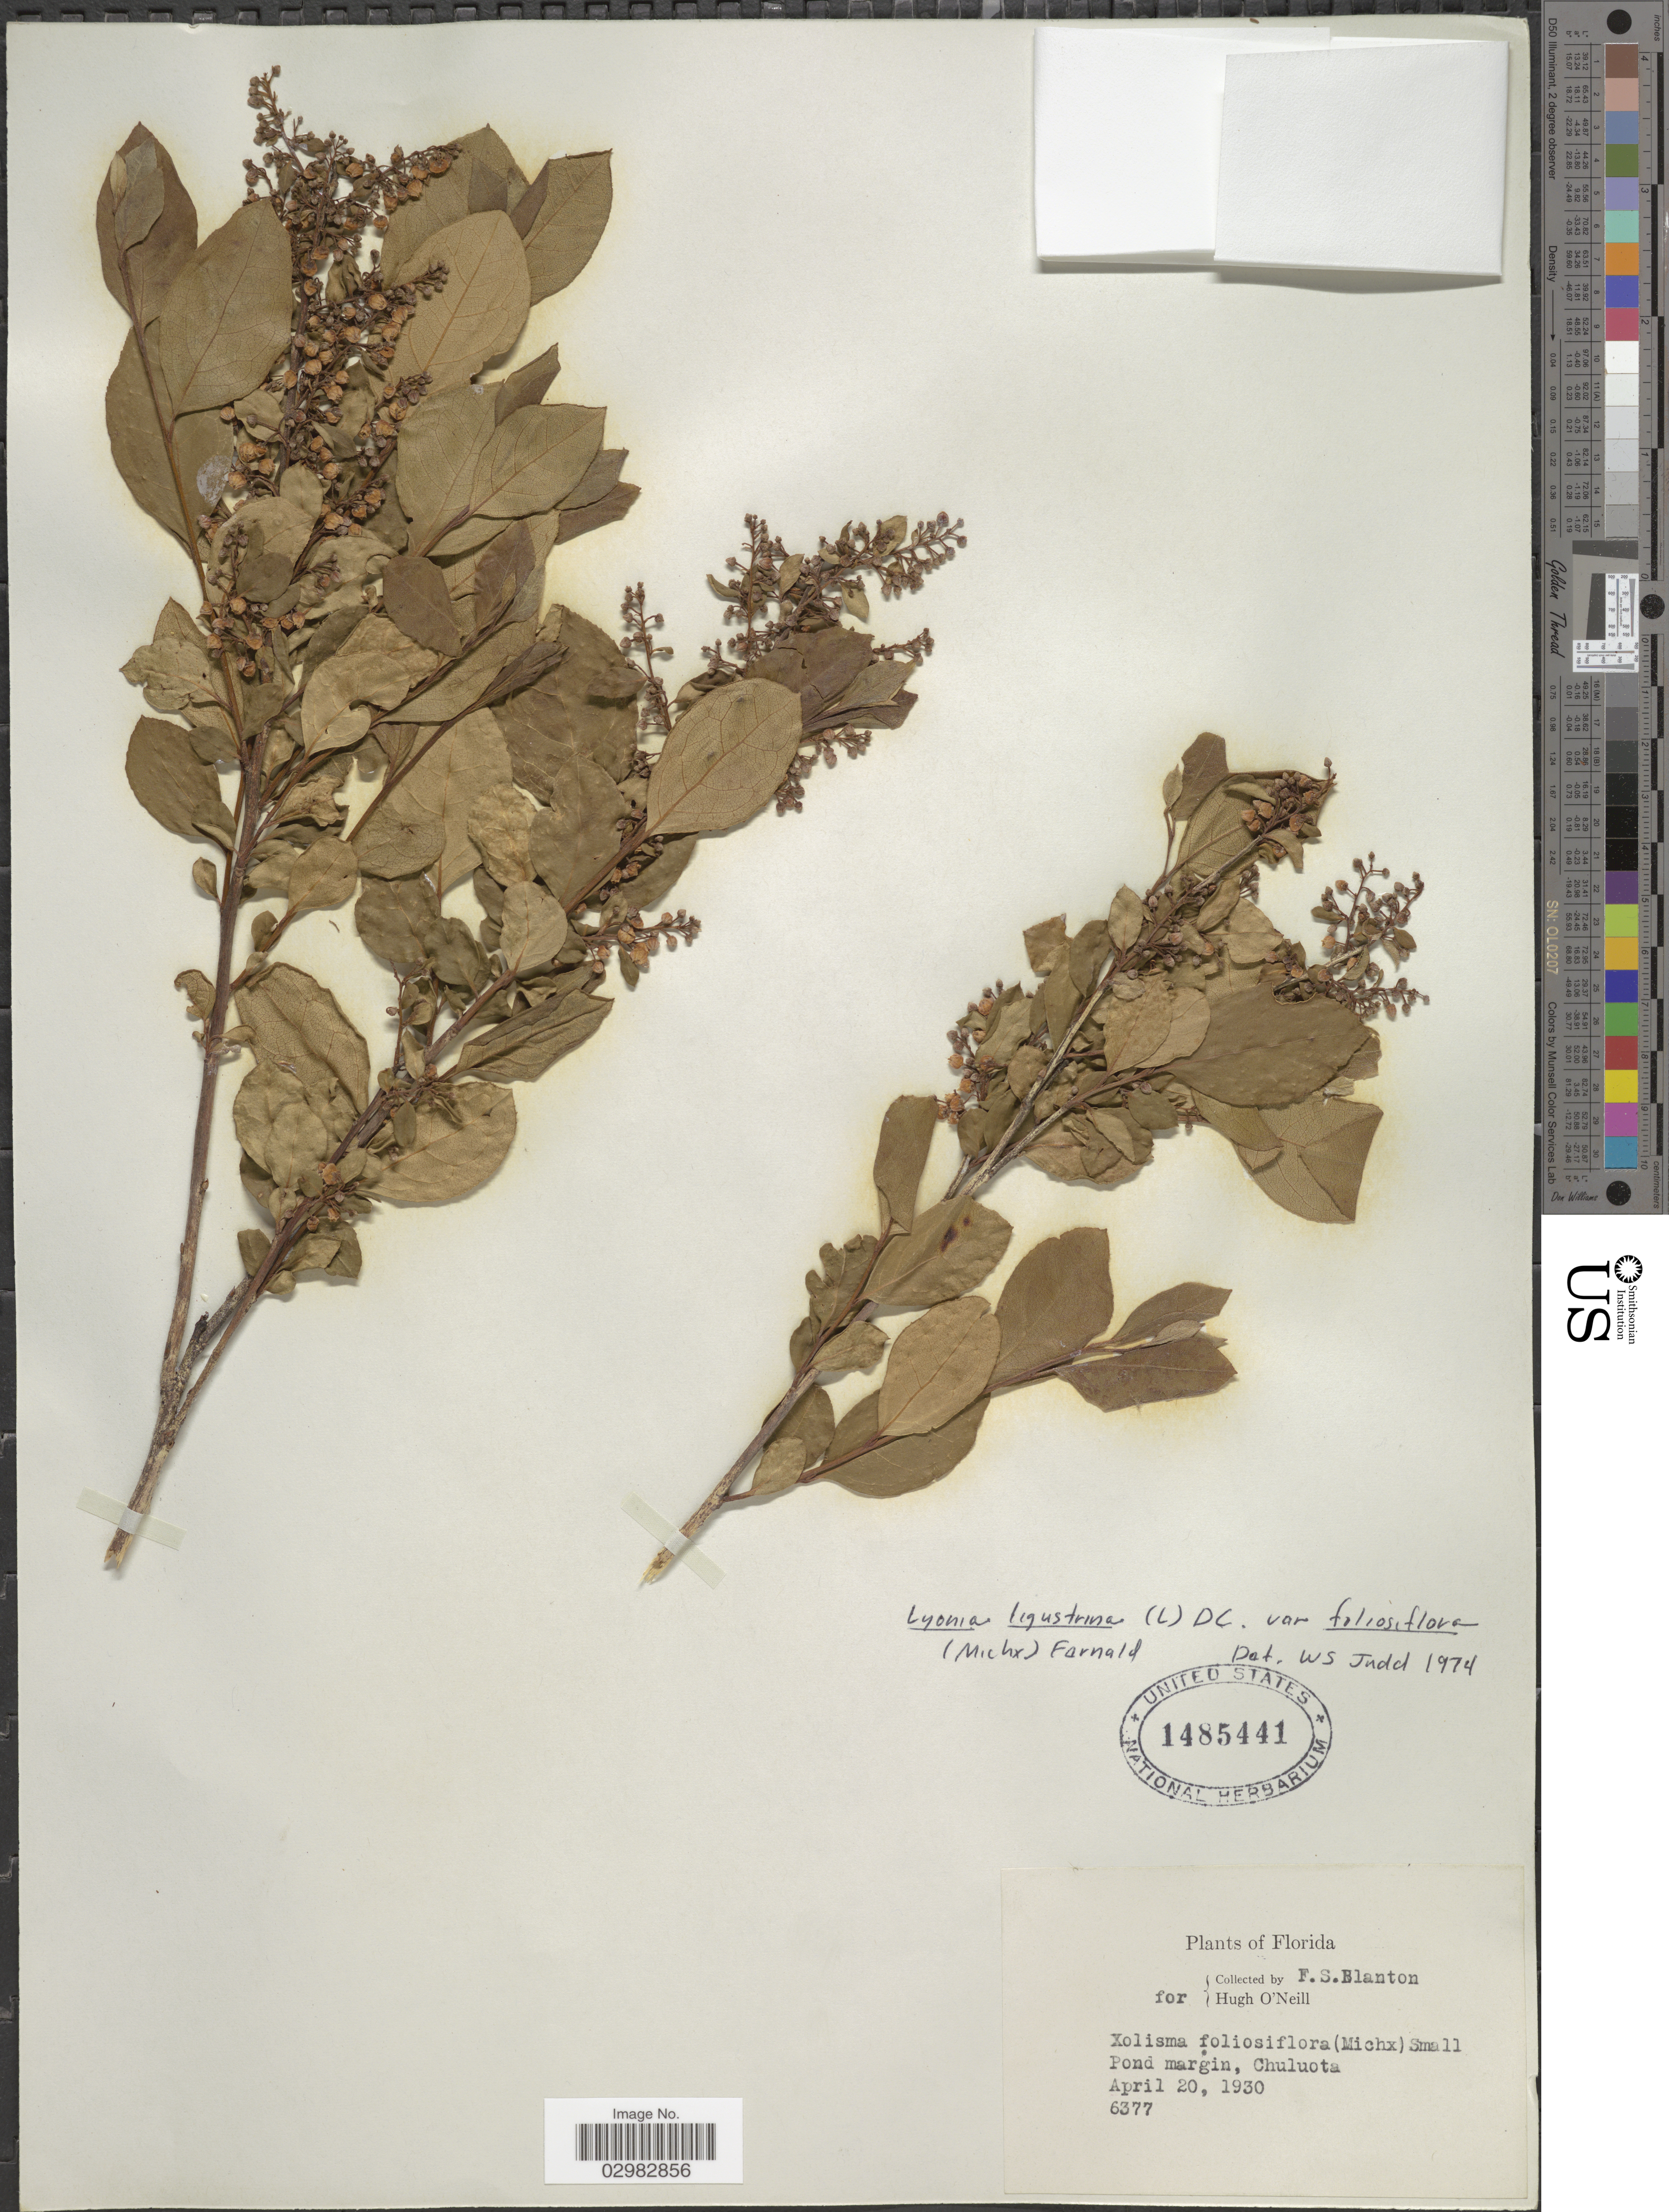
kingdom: Plantae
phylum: Tracheophyta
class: Magnoliopsida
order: Ericales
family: Ericaceae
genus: Lyonia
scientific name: Lyonia ligustrina var. foliosiflora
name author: (Michx.) Fernald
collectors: F. S. Blanton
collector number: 6377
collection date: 1930-04-20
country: United States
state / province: Florida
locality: Pond margin, Chuluota.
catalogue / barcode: US 1485441